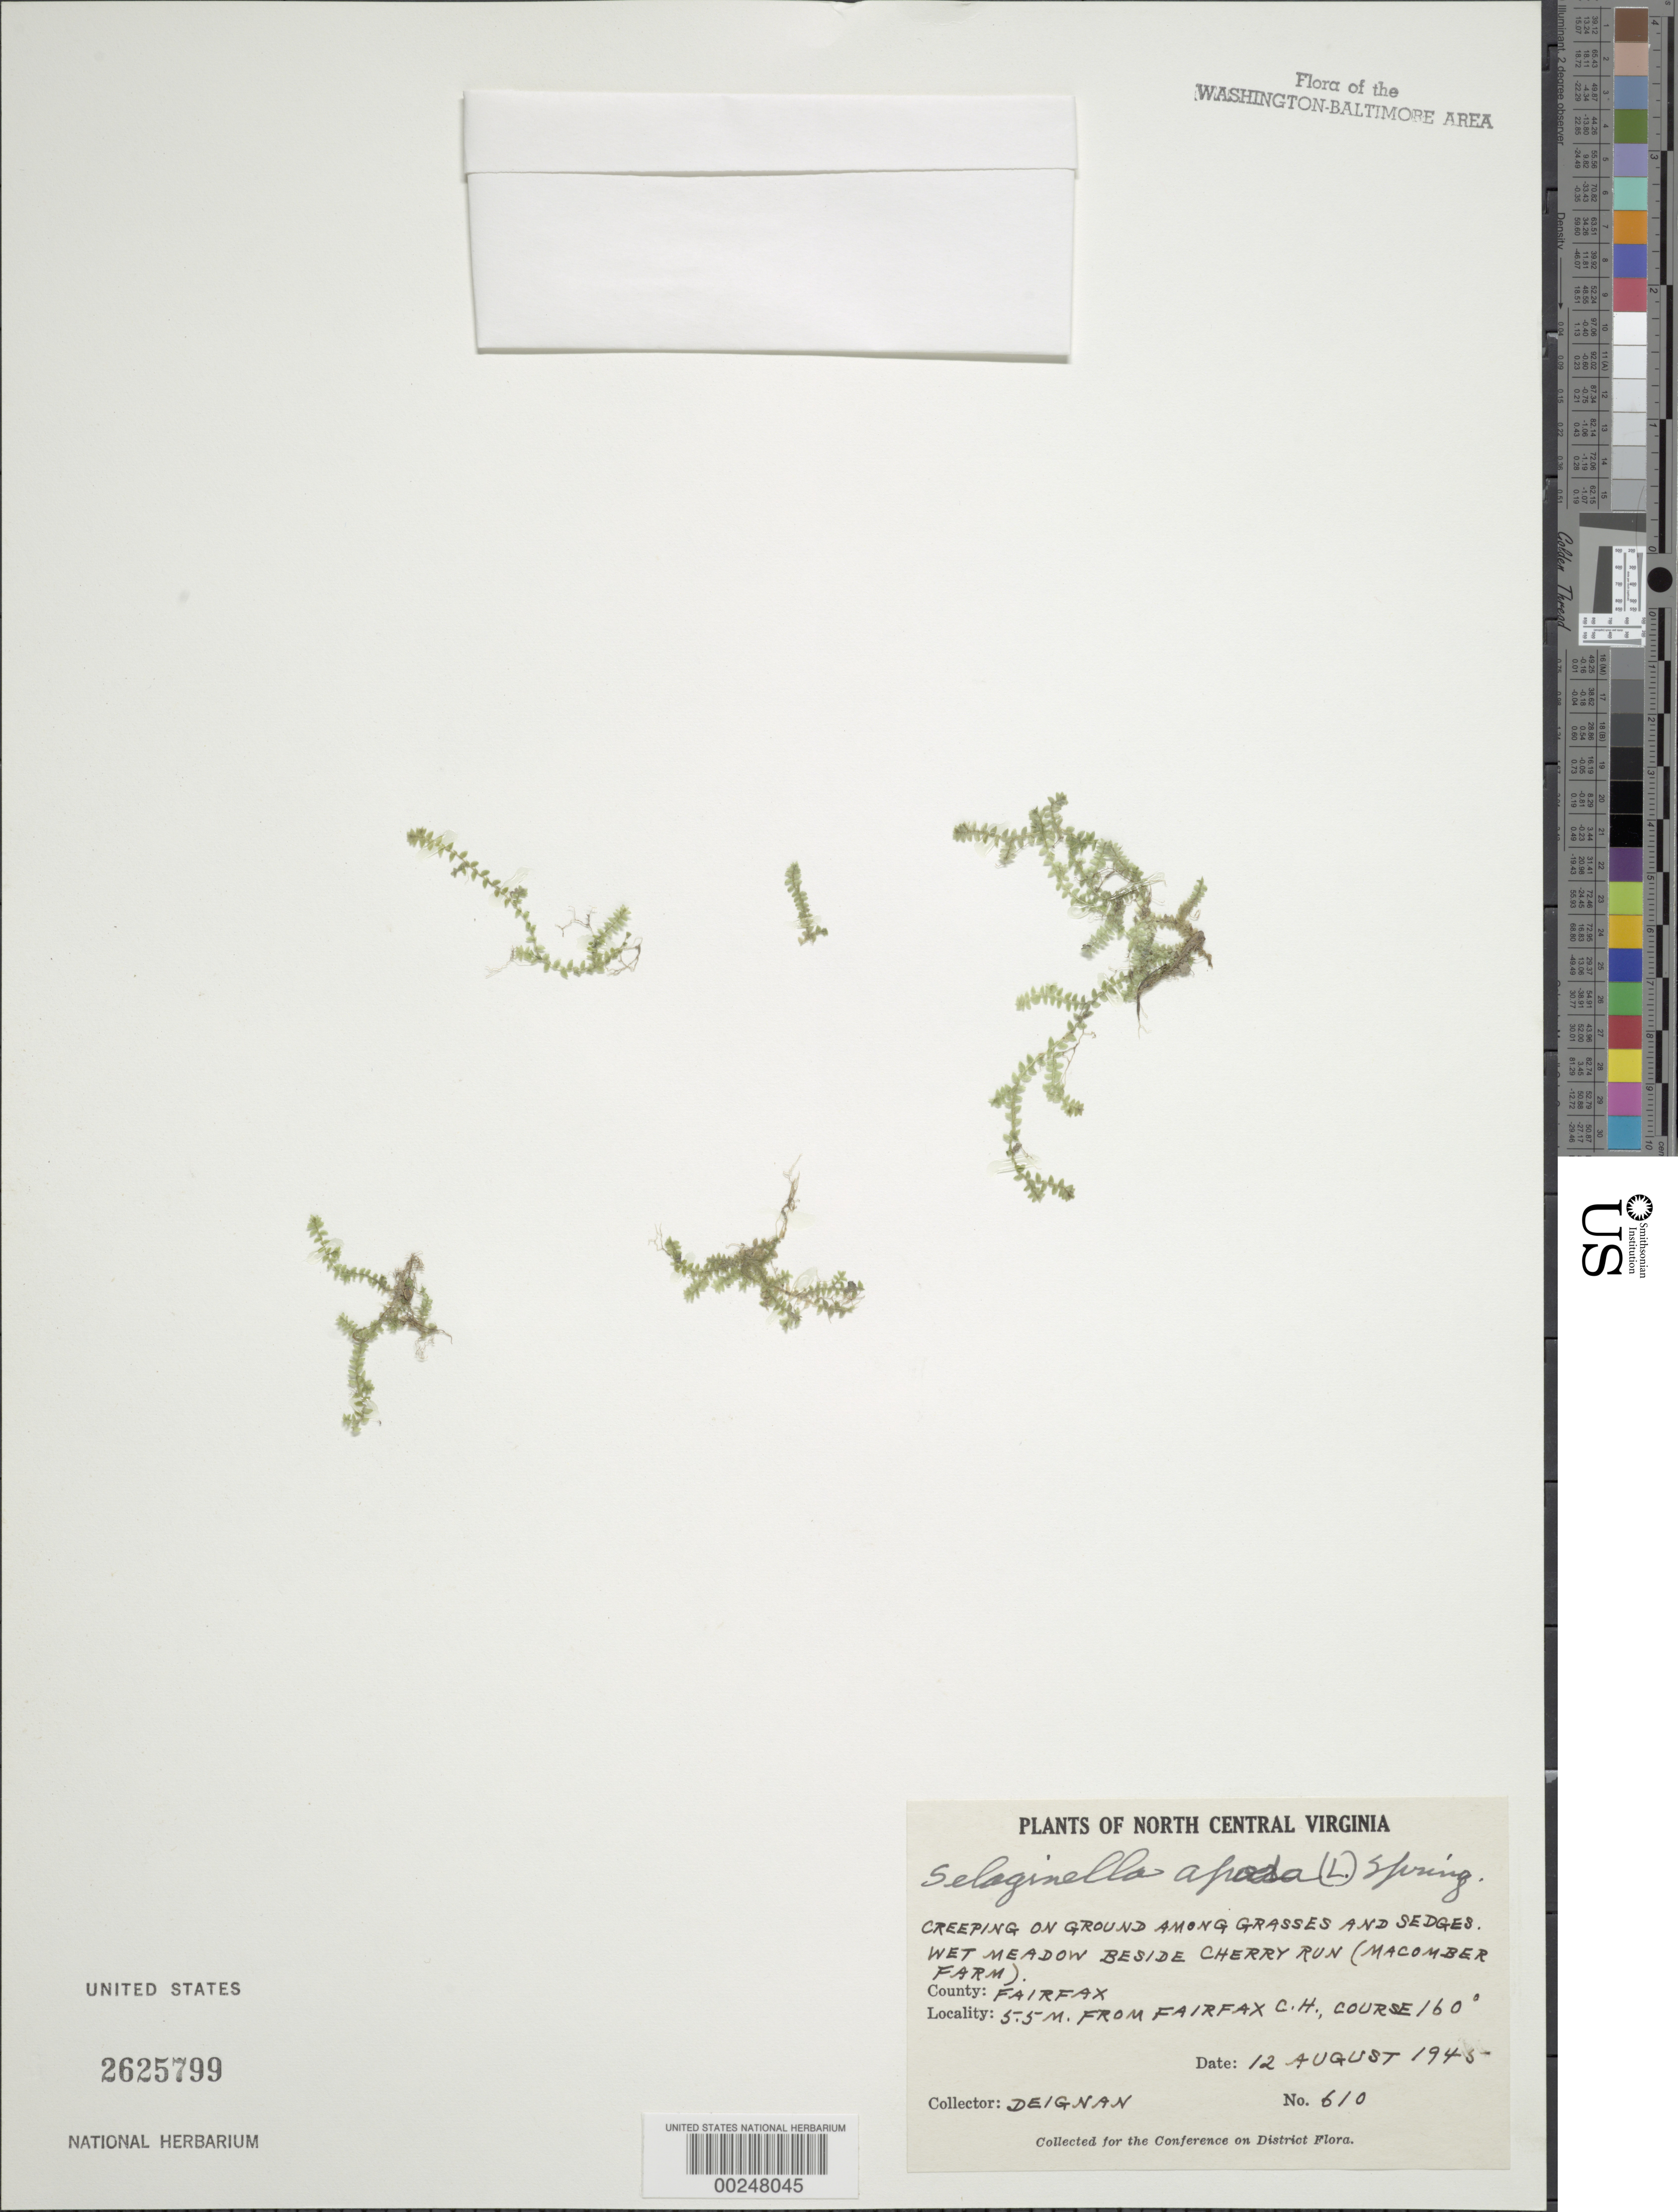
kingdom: Plantae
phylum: Tracheophyta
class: Lycopodiopsida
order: Selaginellales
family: Selaginellaceae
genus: Selaginella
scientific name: Selaginella apus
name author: Spring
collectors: H. Deignan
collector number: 610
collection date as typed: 12 Aug 1945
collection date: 1945-08-12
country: United States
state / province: Virginia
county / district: Fairfax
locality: Cherry Run, Macomber Farm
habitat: Wet meadow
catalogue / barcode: US 2625799